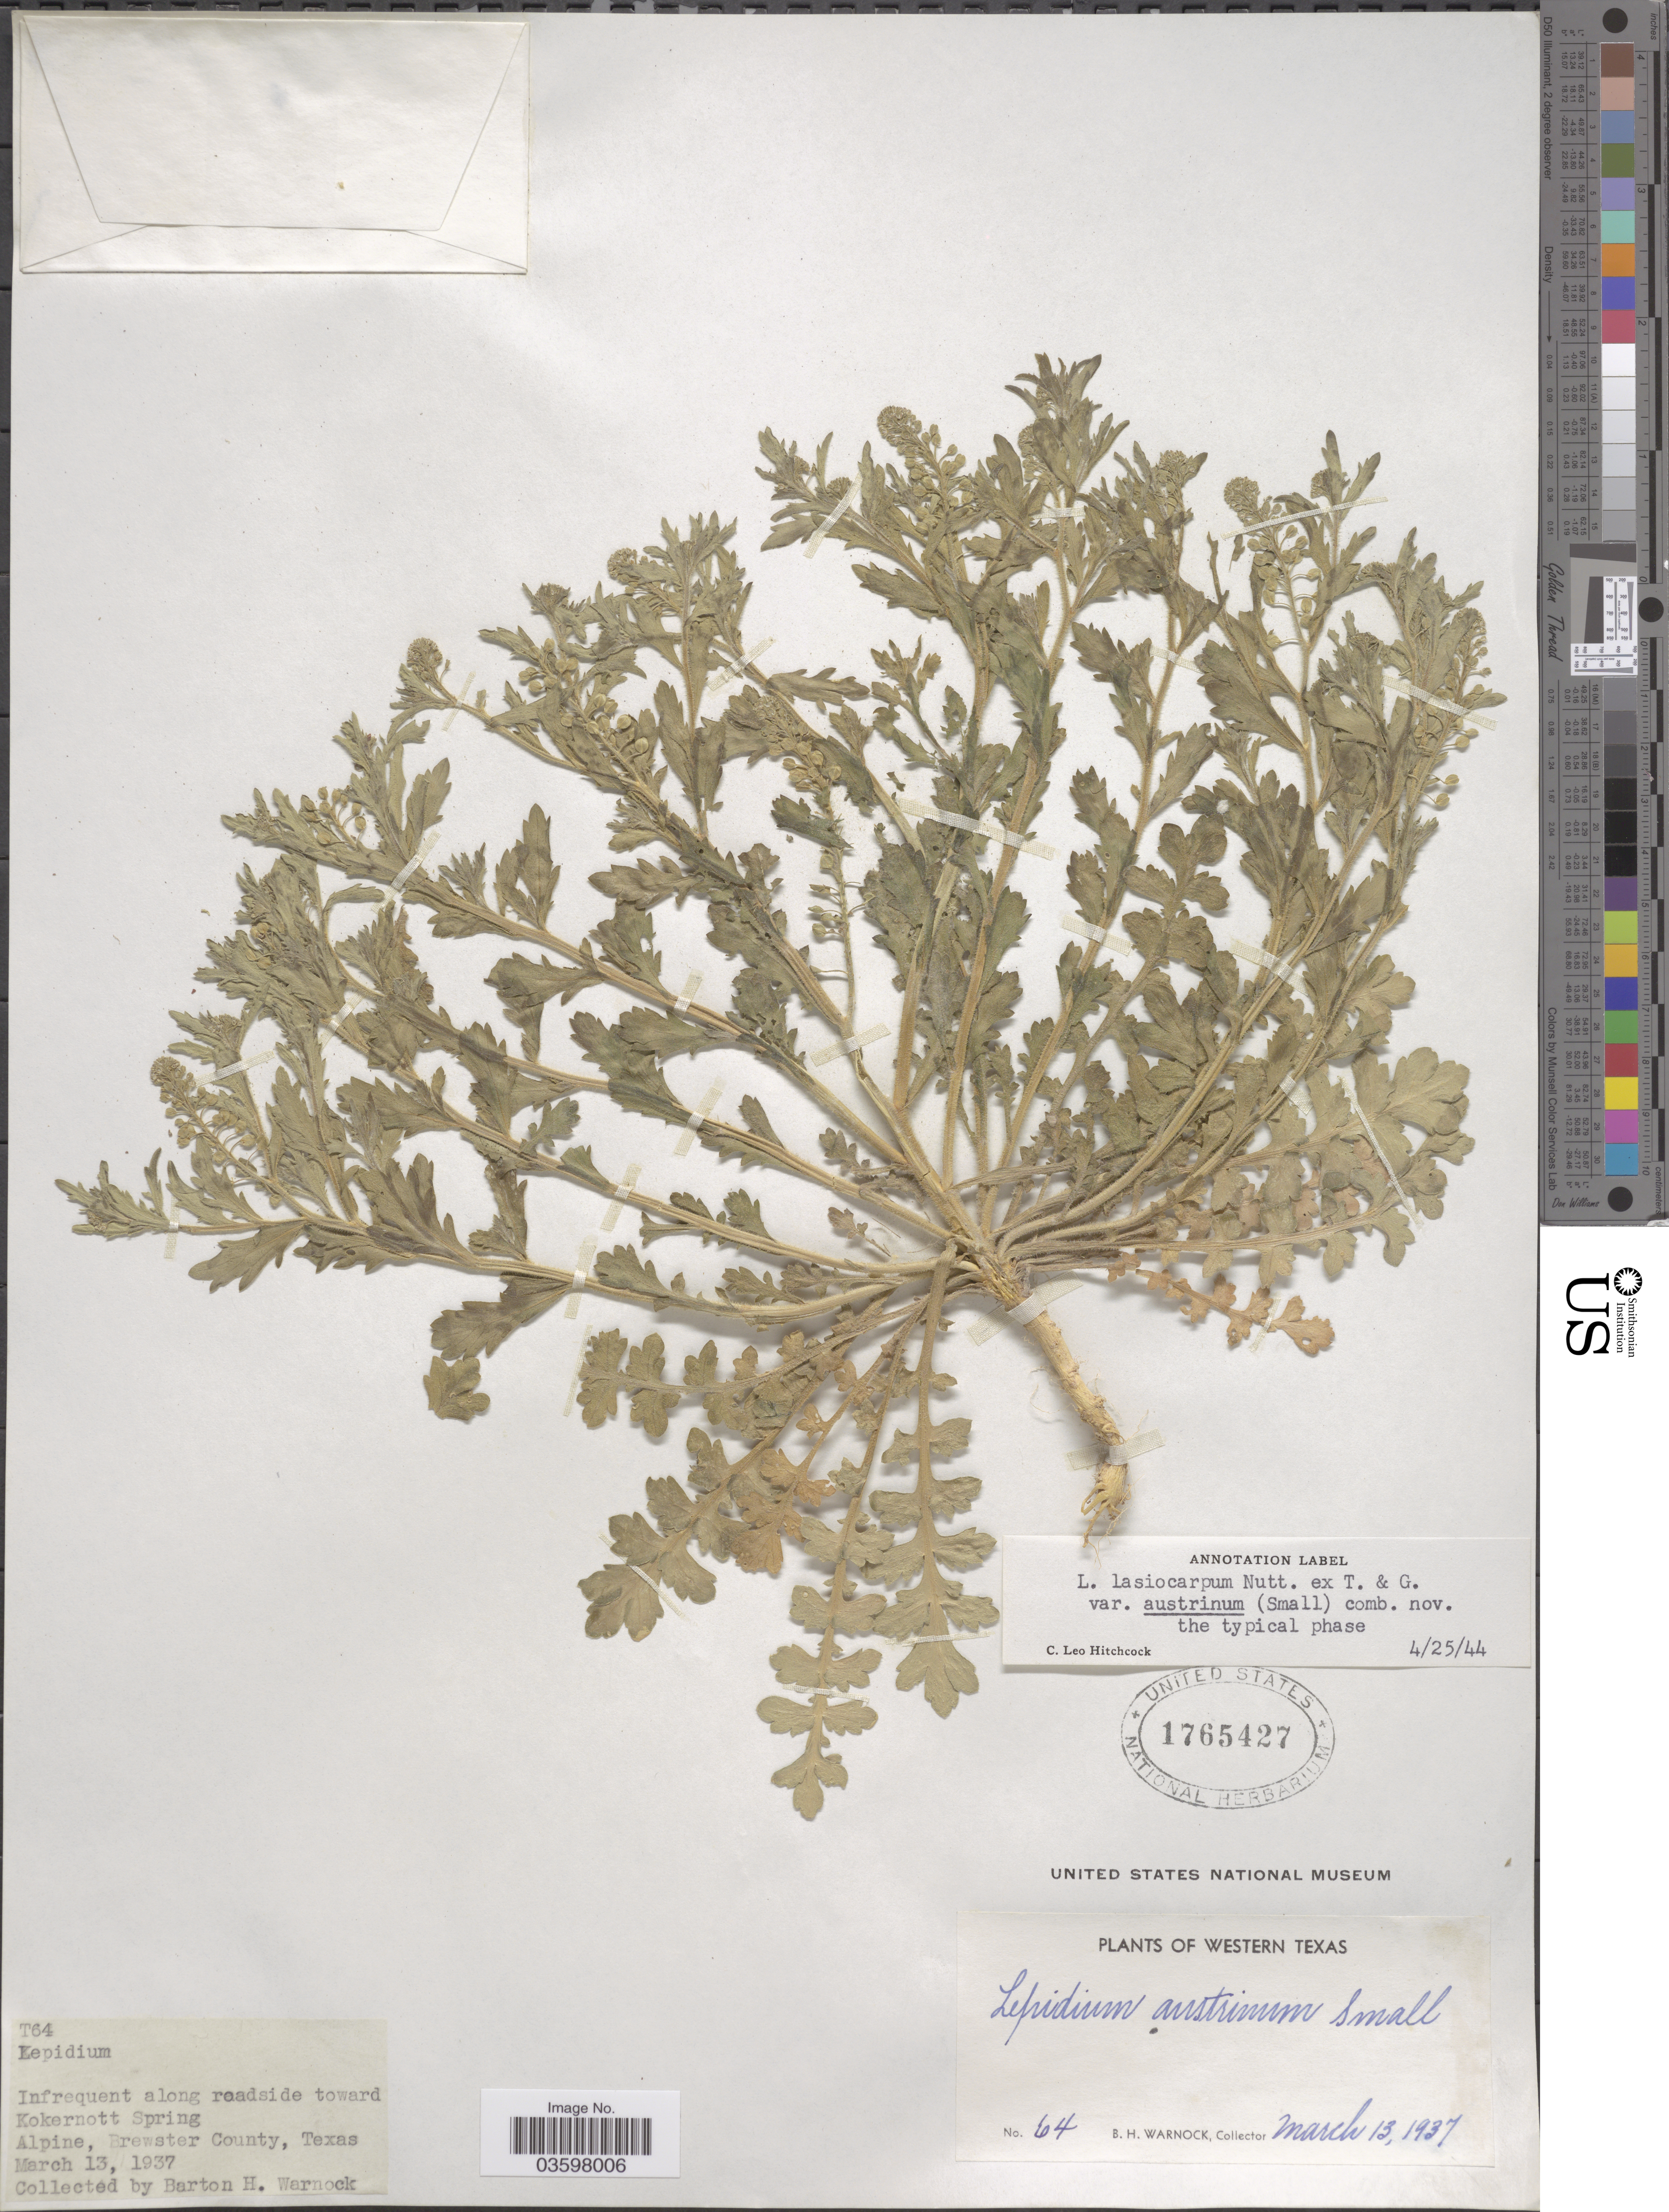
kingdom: Plantae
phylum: Tracheophyta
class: Magnoliopsida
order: Brassicales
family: Brassicaceae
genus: Lepidium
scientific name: Lepidium austrinum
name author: Small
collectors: B. H. Warnock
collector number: T64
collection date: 1937-03-13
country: United States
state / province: Texas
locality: Western Texas. Along roadside toward Kokernott Spring. Alpine, Brewster County.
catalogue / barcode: US 1765427